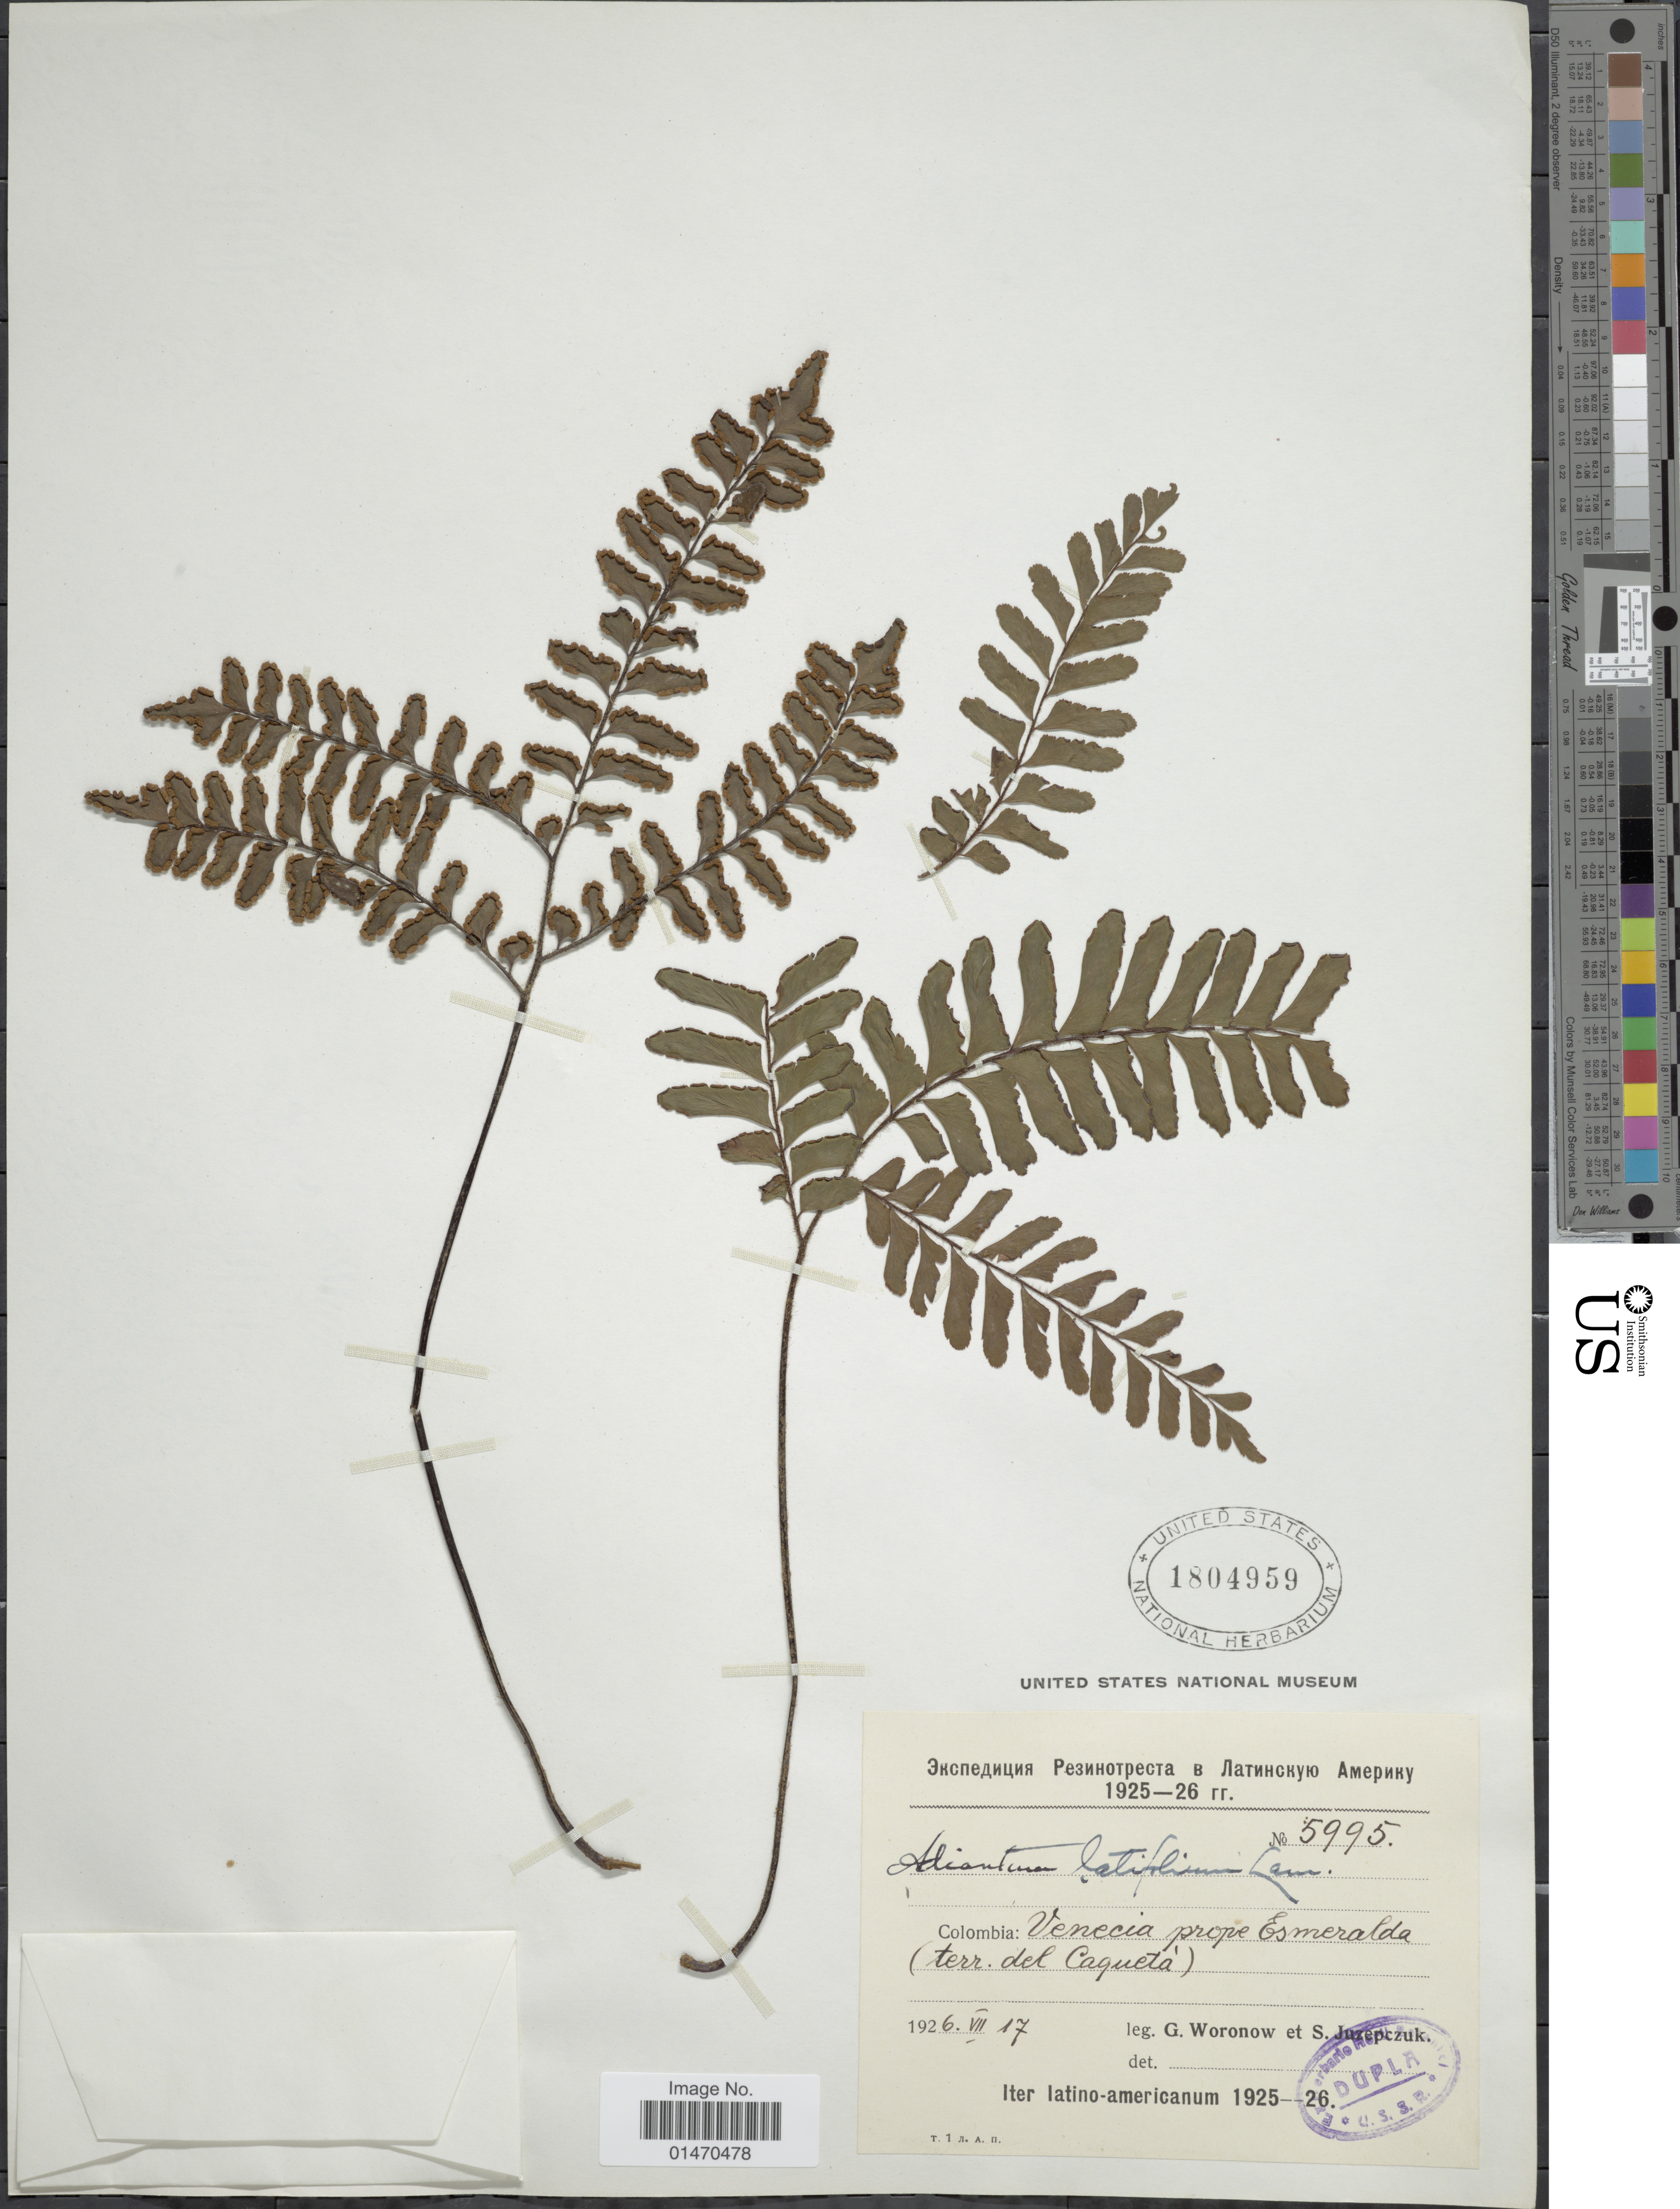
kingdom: Plantae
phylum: Tracheophyta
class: Polypodiopsida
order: Polypodiales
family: Pteridaceae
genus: Adiantum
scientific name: Adiantum latifolium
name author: Lam.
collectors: G. Woronow & S. V. Juzepczuk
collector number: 5995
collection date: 1926-07-17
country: Colombia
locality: Colombia Venecia prope Esmeralda(terr. del Caqueta)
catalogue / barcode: US 1804959